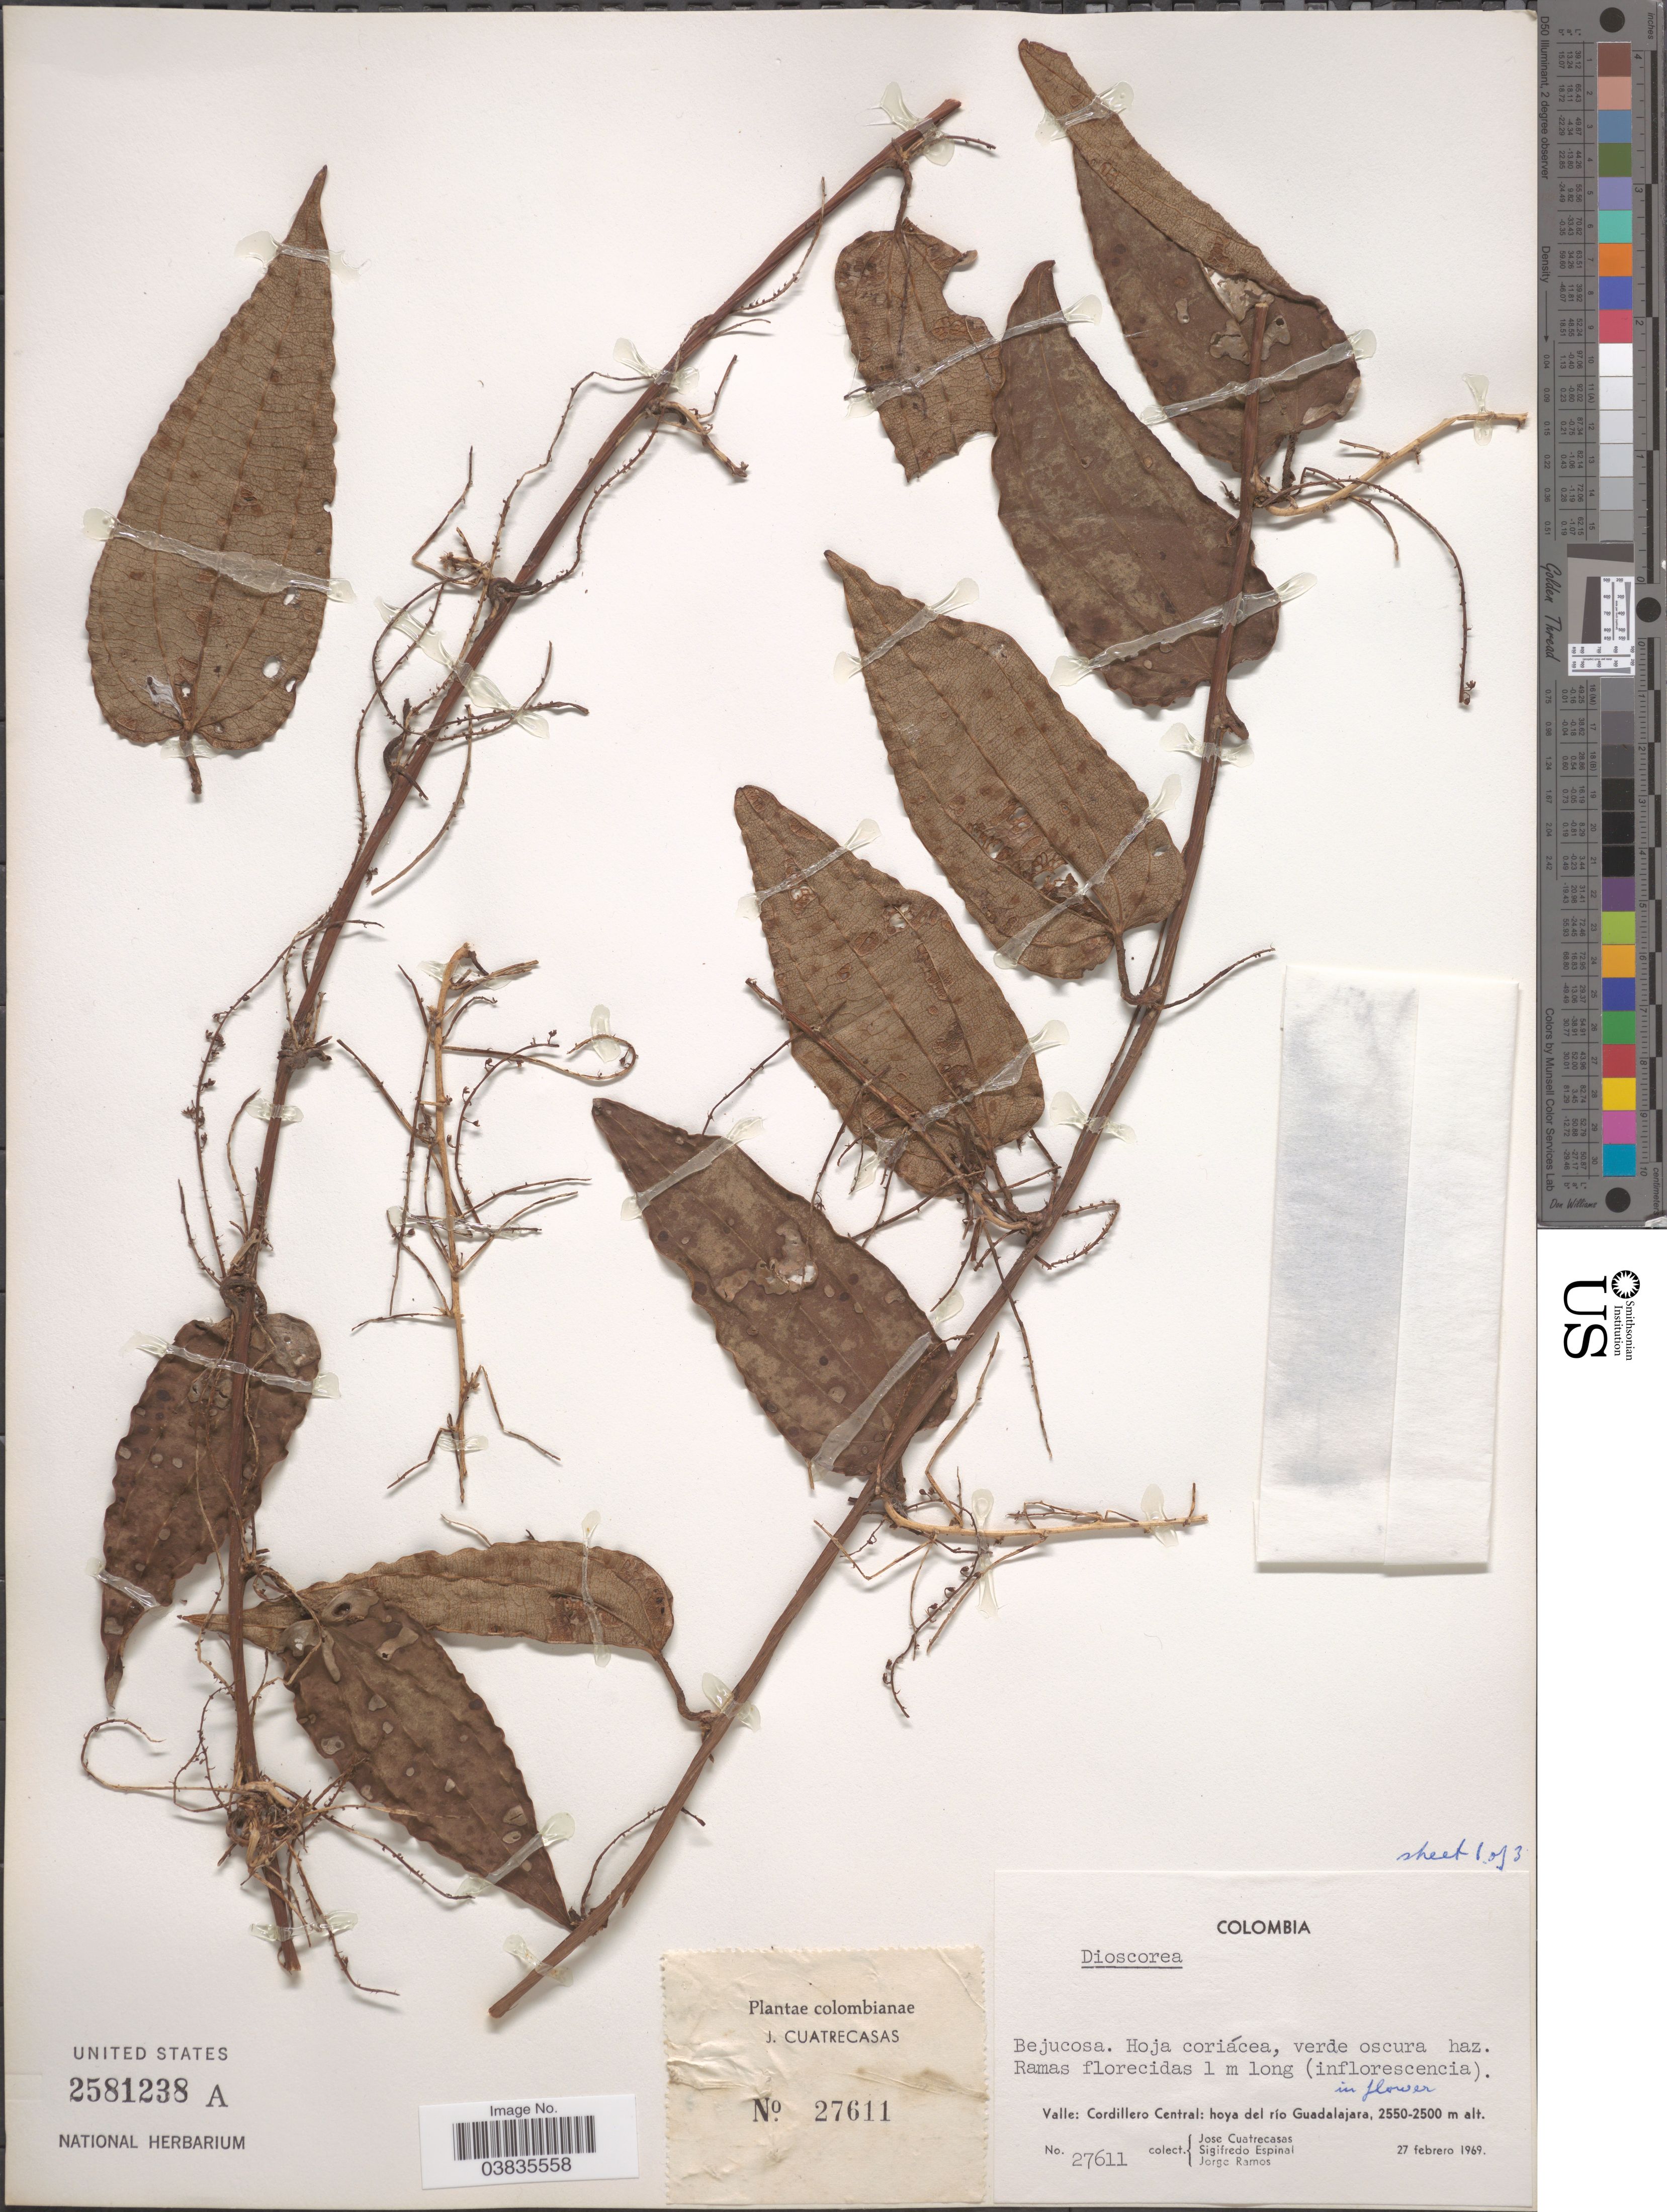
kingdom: Plantae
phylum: Tracheophyta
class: Liliopsida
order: Dioscoreales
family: Dioscoreaceae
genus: Dioscorea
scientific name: Dioscorea sp.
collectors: J. Cuatrecasas, S. Espinal & J. Ramos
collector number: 27611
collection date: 1969-02-27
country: Colombia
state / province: Valle del Cauca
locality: Valle: Cordillero Central: hoya del río Guadalajara.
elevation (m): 2500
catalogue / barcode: US 2581238A